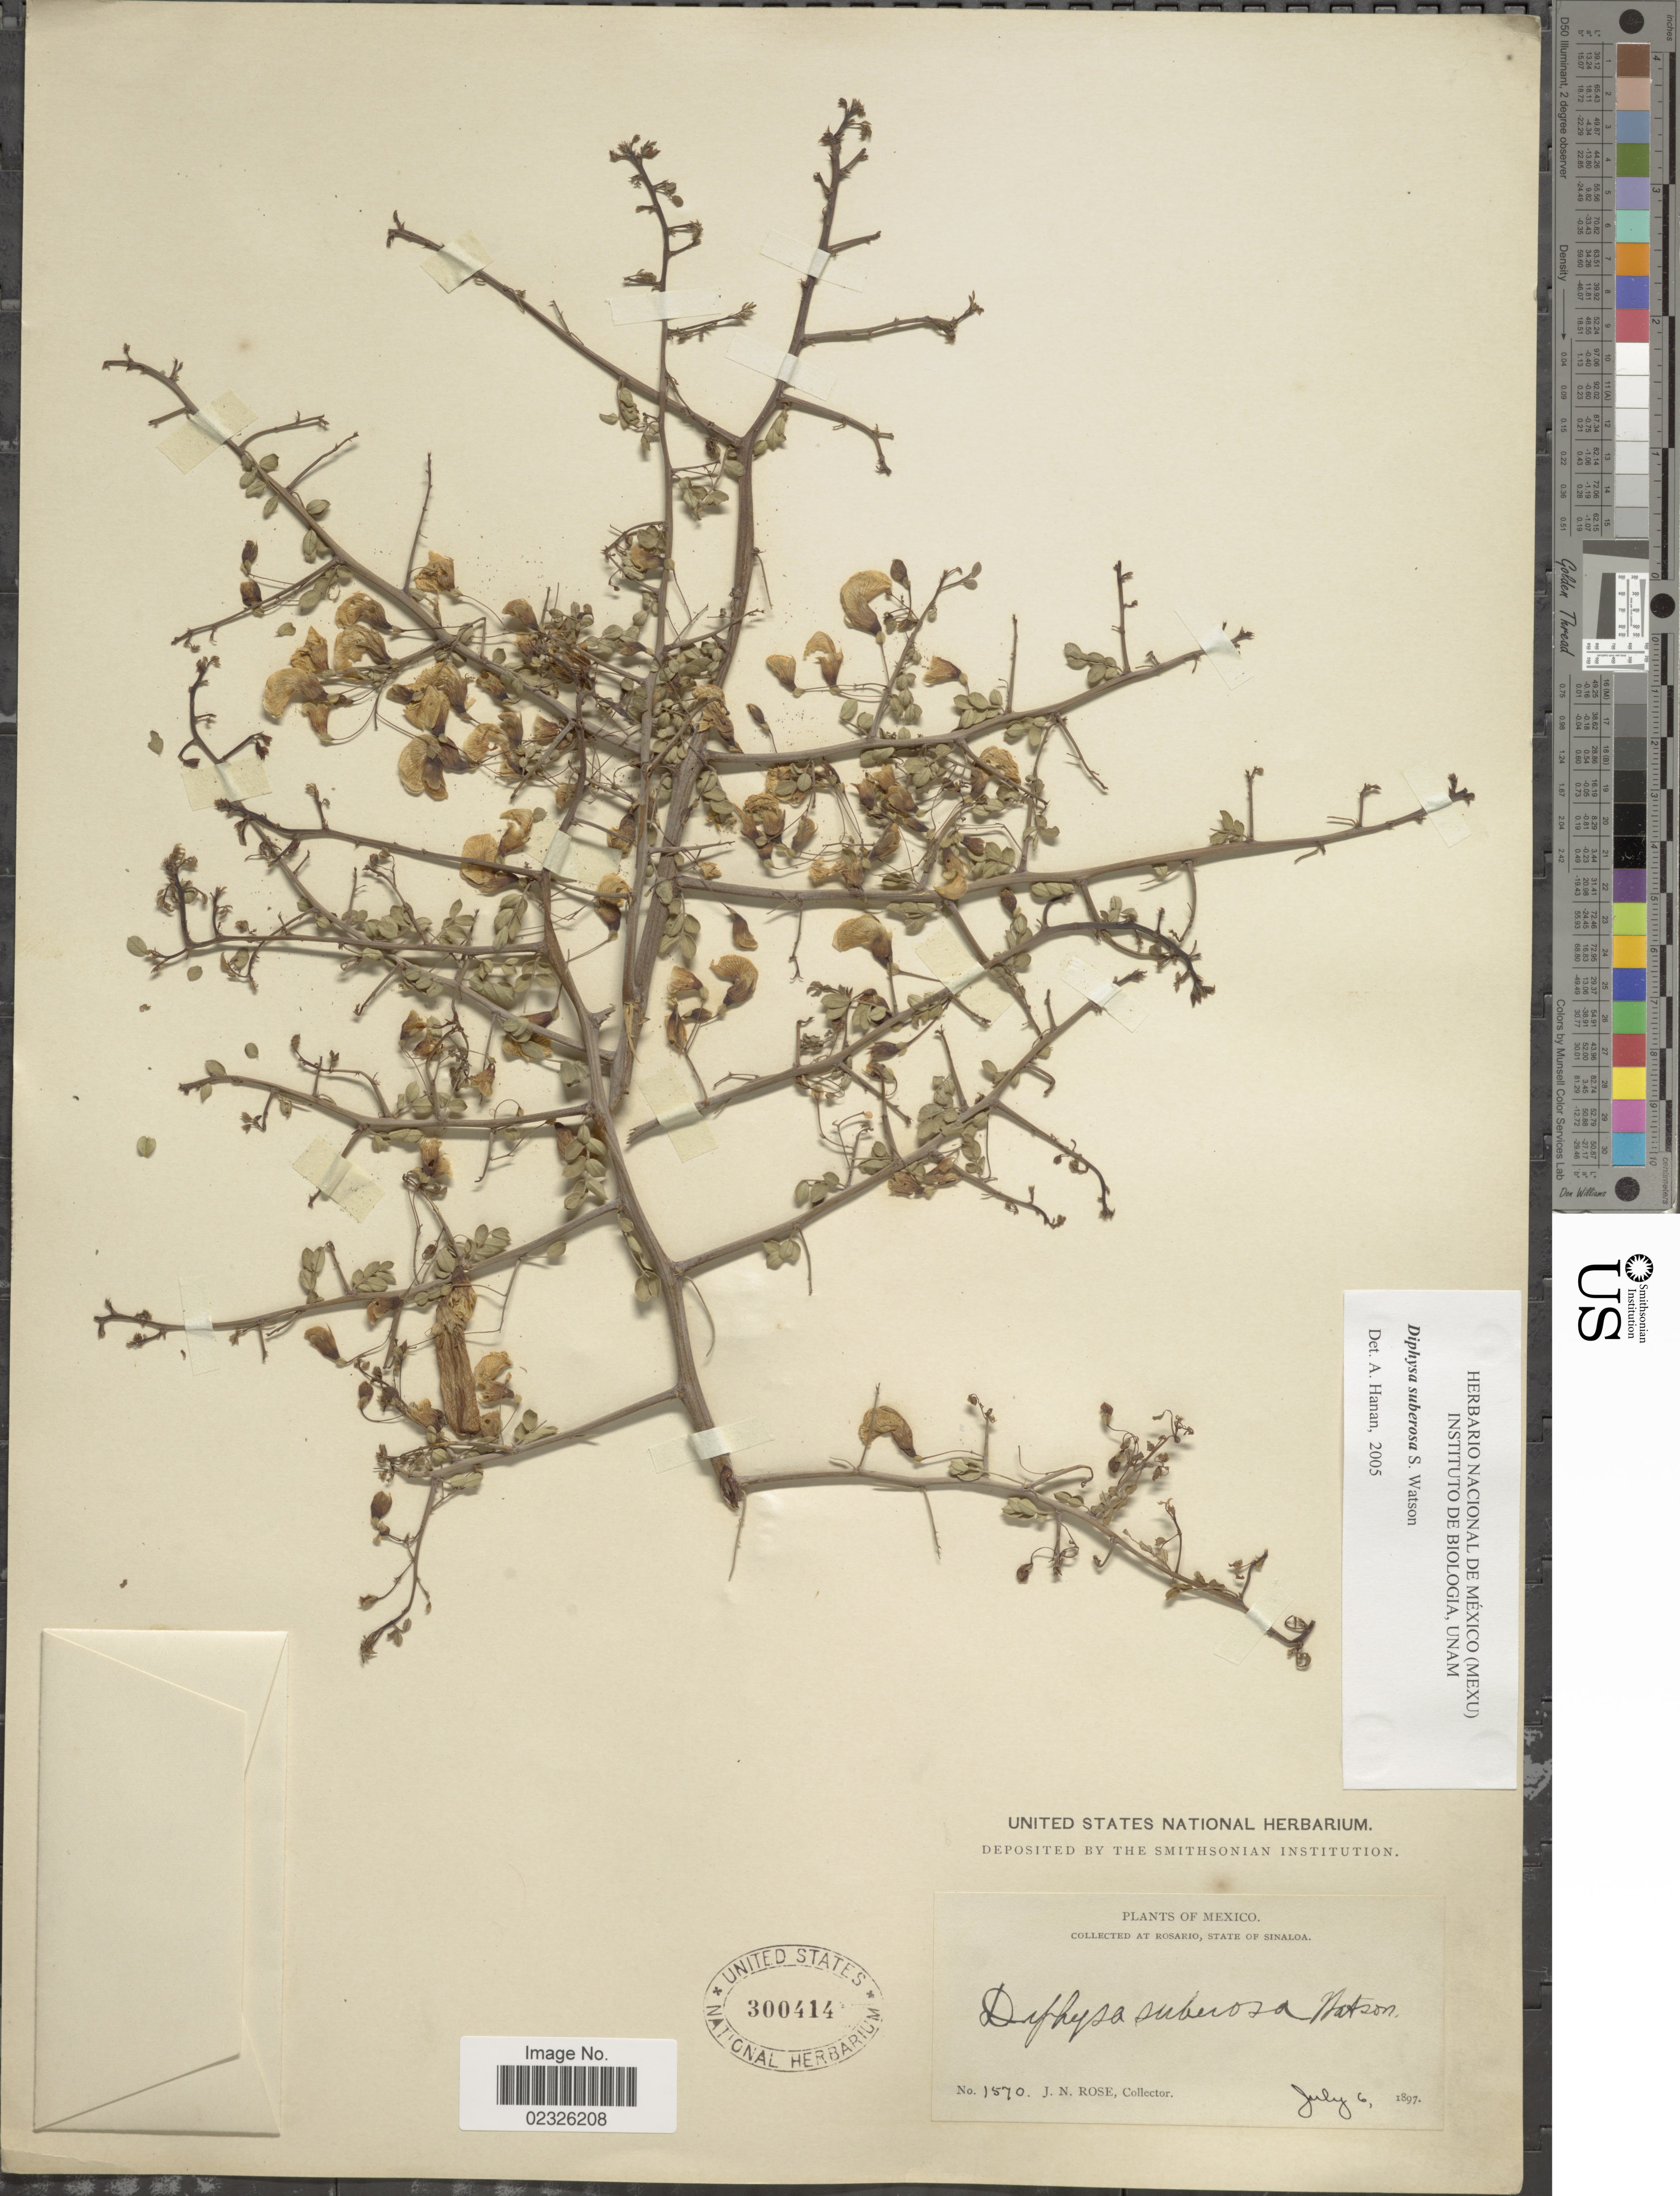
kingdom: Plantae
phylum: Tracheophyta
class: Magnoliopsida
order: Fabales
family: Fabaceae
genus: Diphysa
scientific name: Diphysa suberosa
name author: S. Watson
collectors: J. N. Rose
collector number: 1570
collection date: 1897-07-06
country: Mexico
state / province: Sinaloa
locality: At Rosario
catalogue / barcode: US 300414